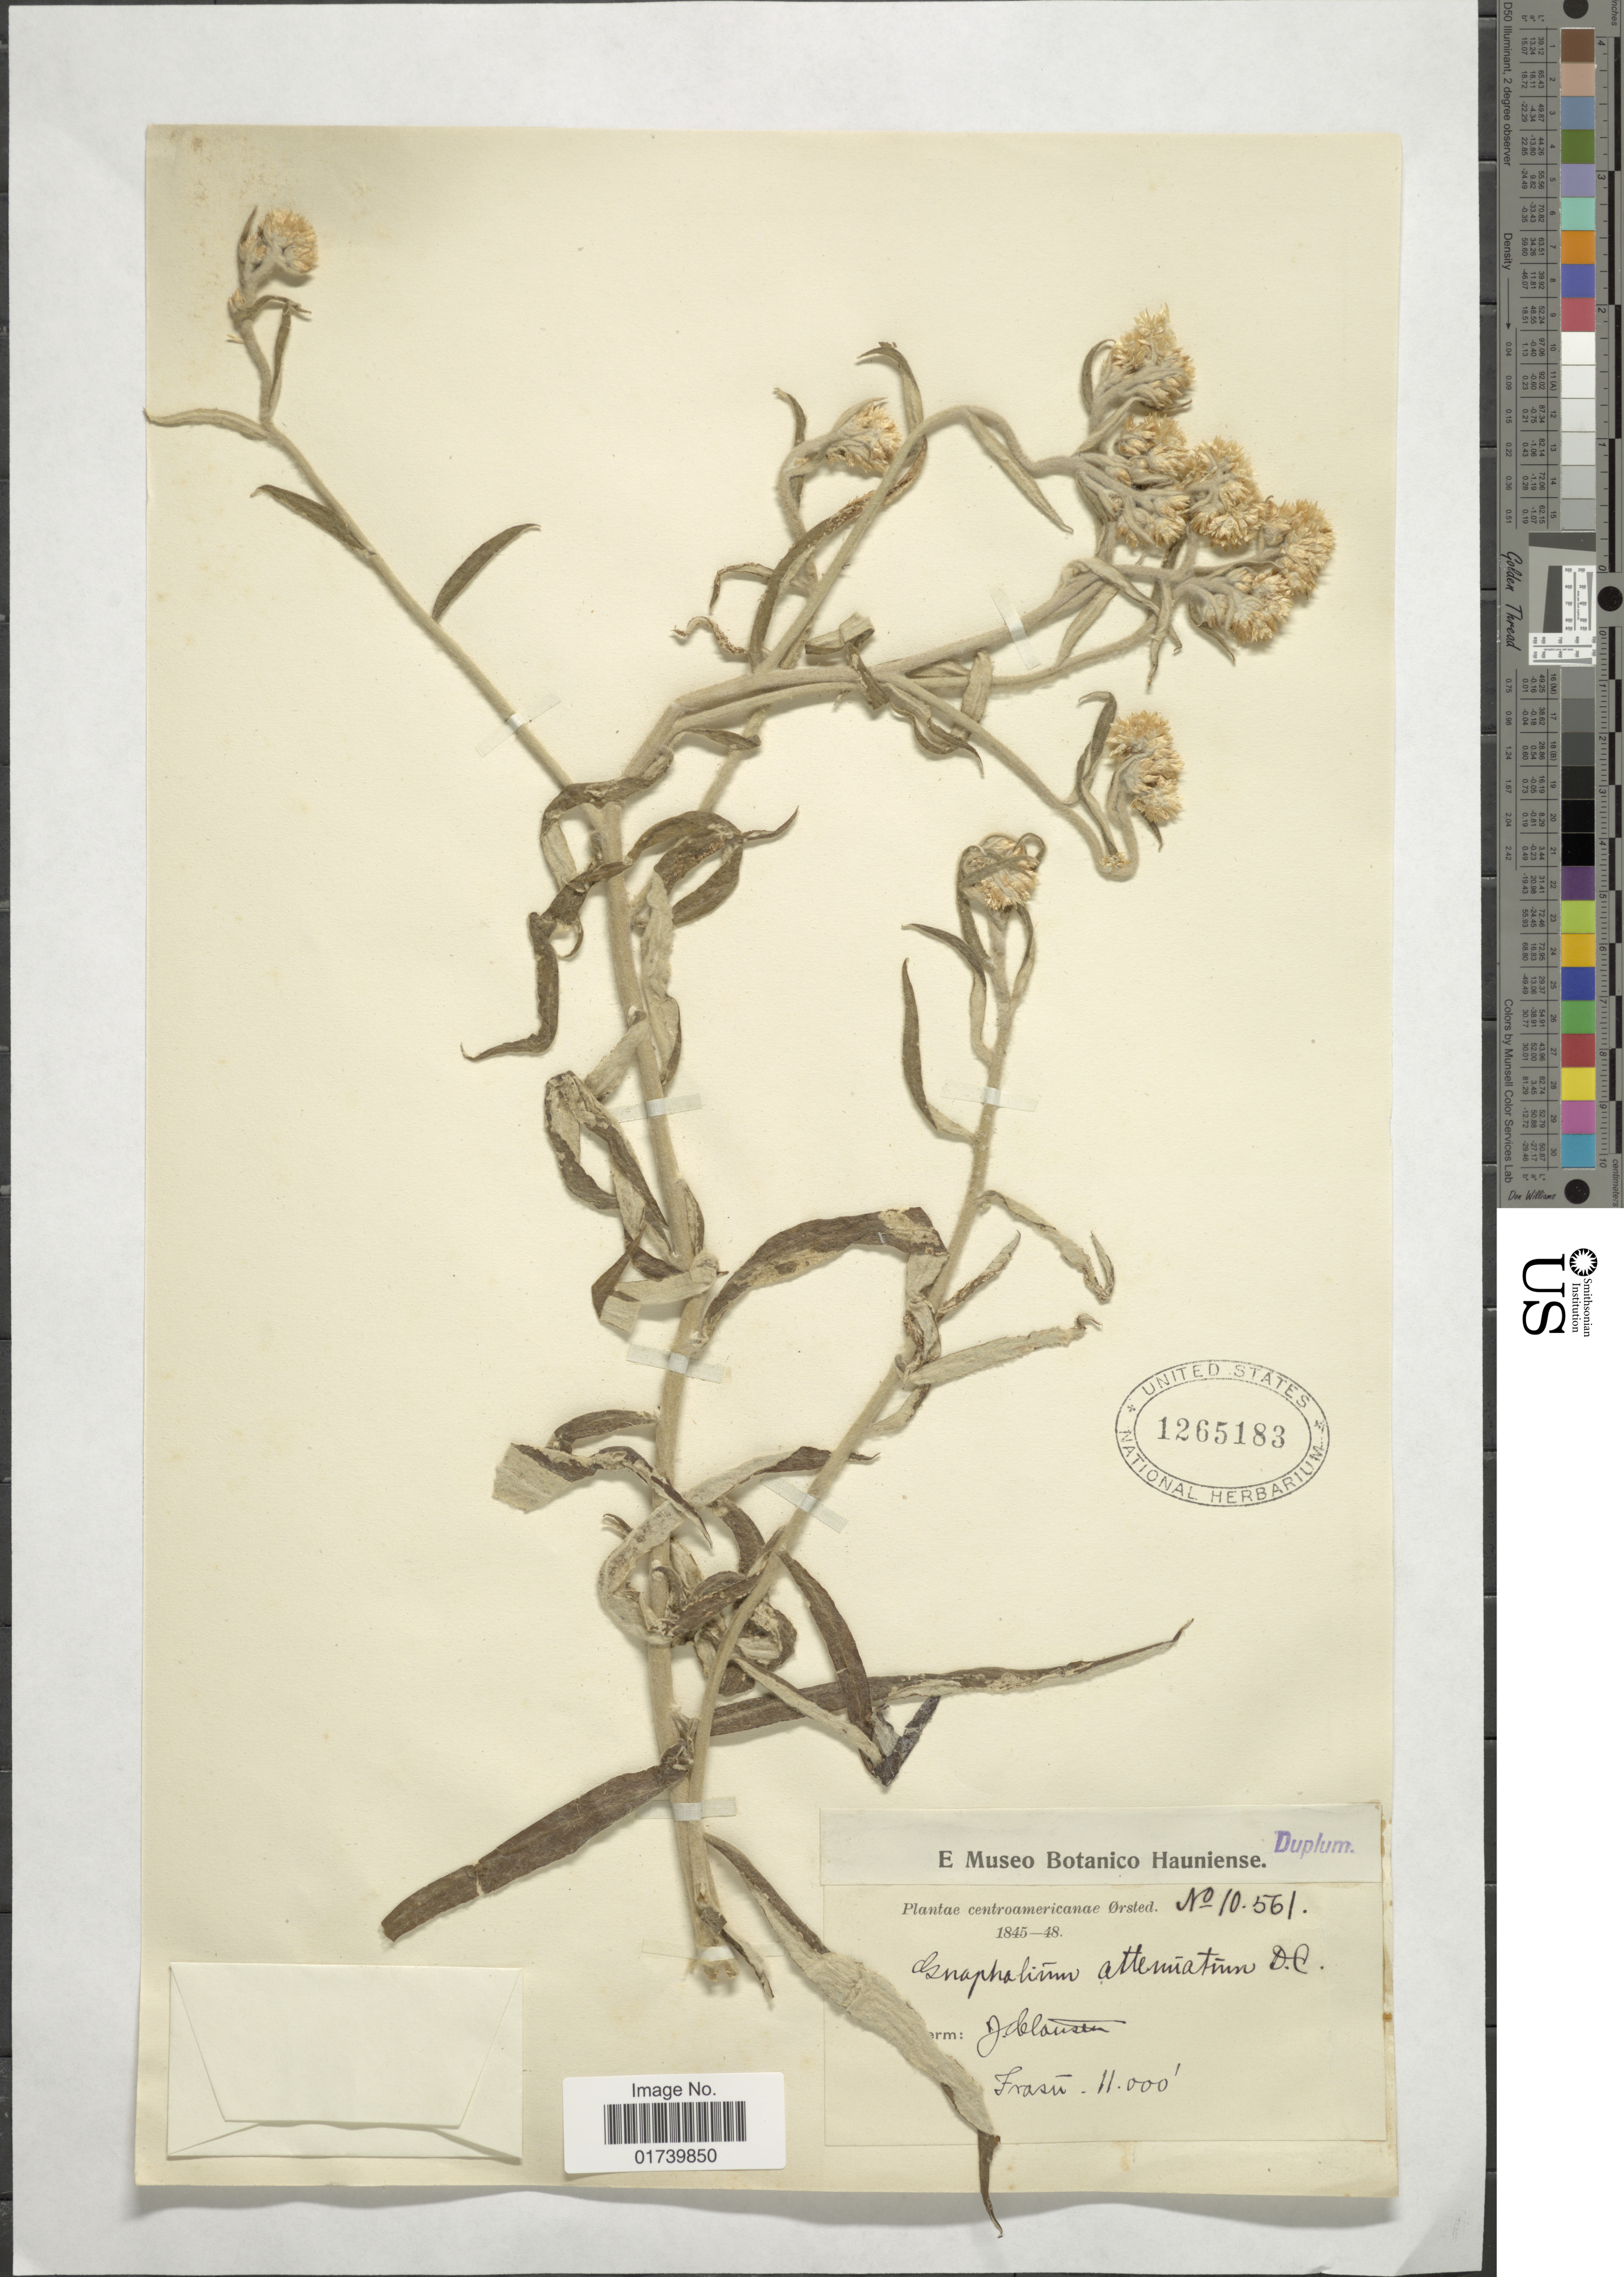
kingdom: Plantae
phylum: Tracheophyta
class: Magnoliopsida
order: Asterales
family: Asteraceae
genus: Pseudognaphalium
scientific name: Pseudognaphalium attenuatum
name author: (DC.) Anderb.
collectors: Ørsted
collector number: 10561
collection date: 1845/1848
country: Costa Rica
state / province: Cartago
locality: Frasu, Centroamericanae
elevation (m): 3353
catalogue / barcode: US 1265183